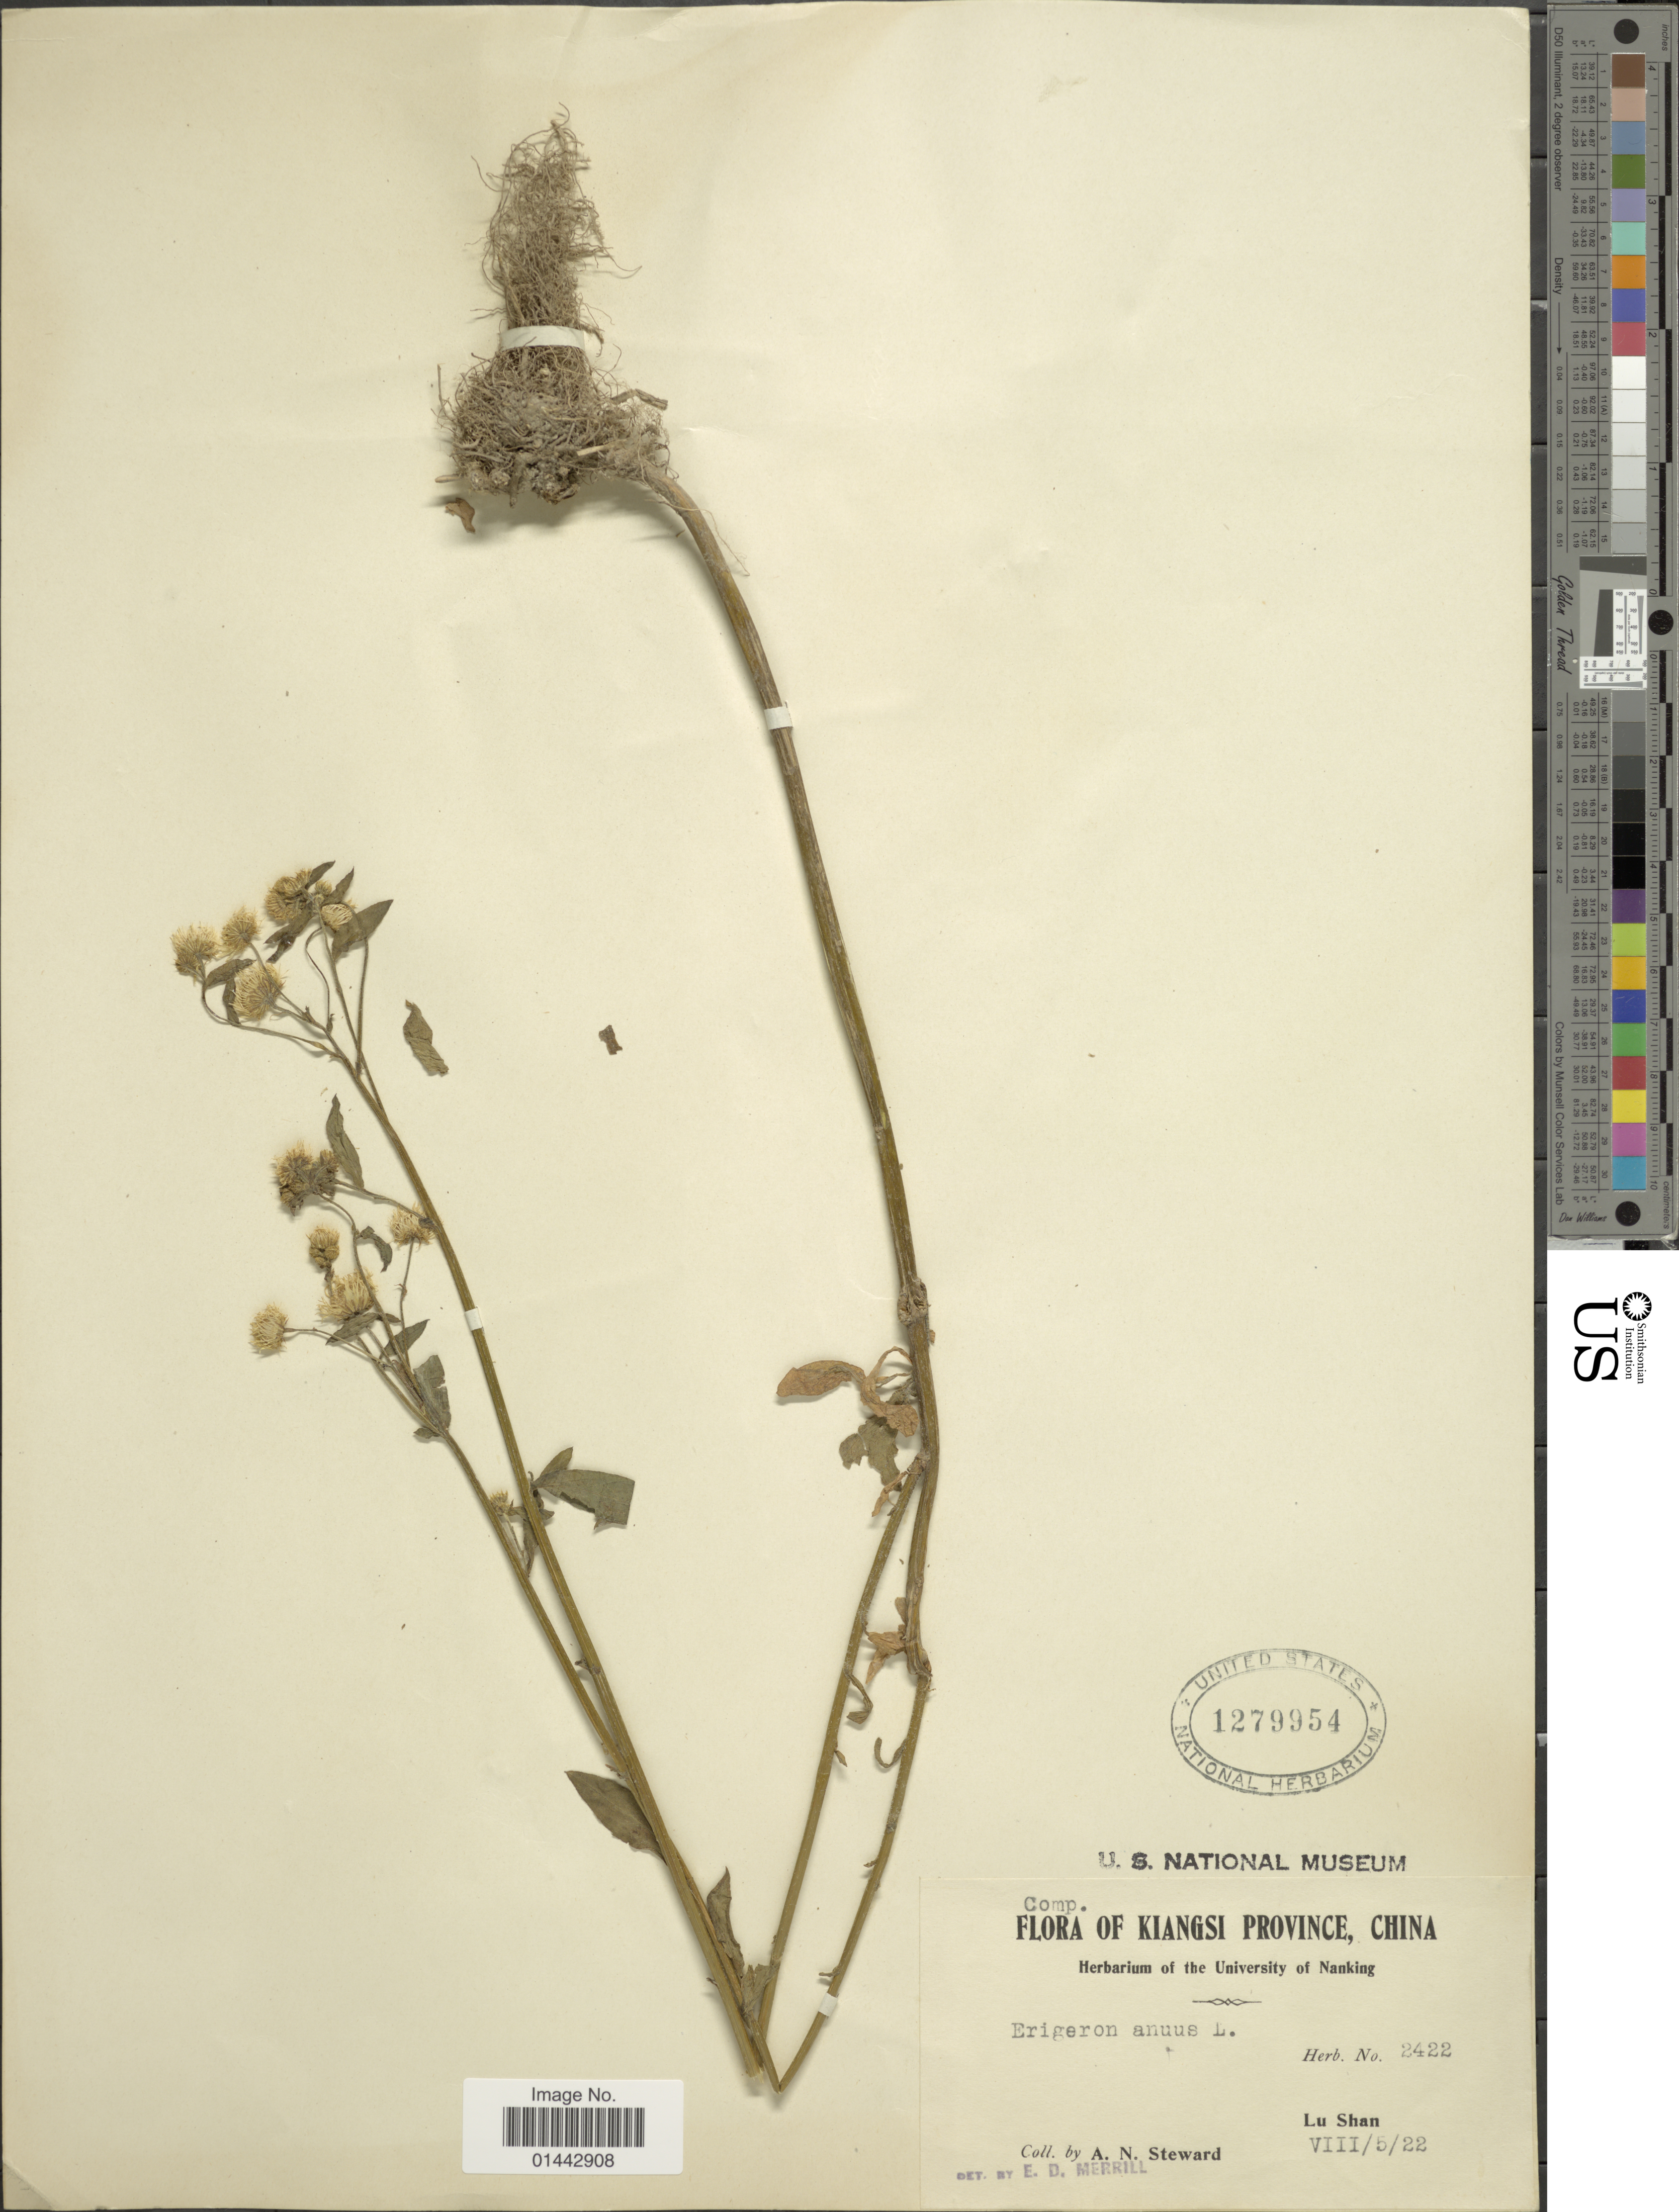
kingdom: Plantae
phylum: Tracheophyta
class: Magnoliopsida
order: Asterales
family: Asteraceae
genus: Erigeron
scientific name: Erigeron annuus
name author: (L.) Pers.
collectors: A. N. Steward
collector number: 2422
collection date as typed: Transcribed d/m/y: 5/8/22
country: China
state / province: Jiangxi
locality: Kiangsi, Lu Shan.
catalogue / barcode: US 1279954